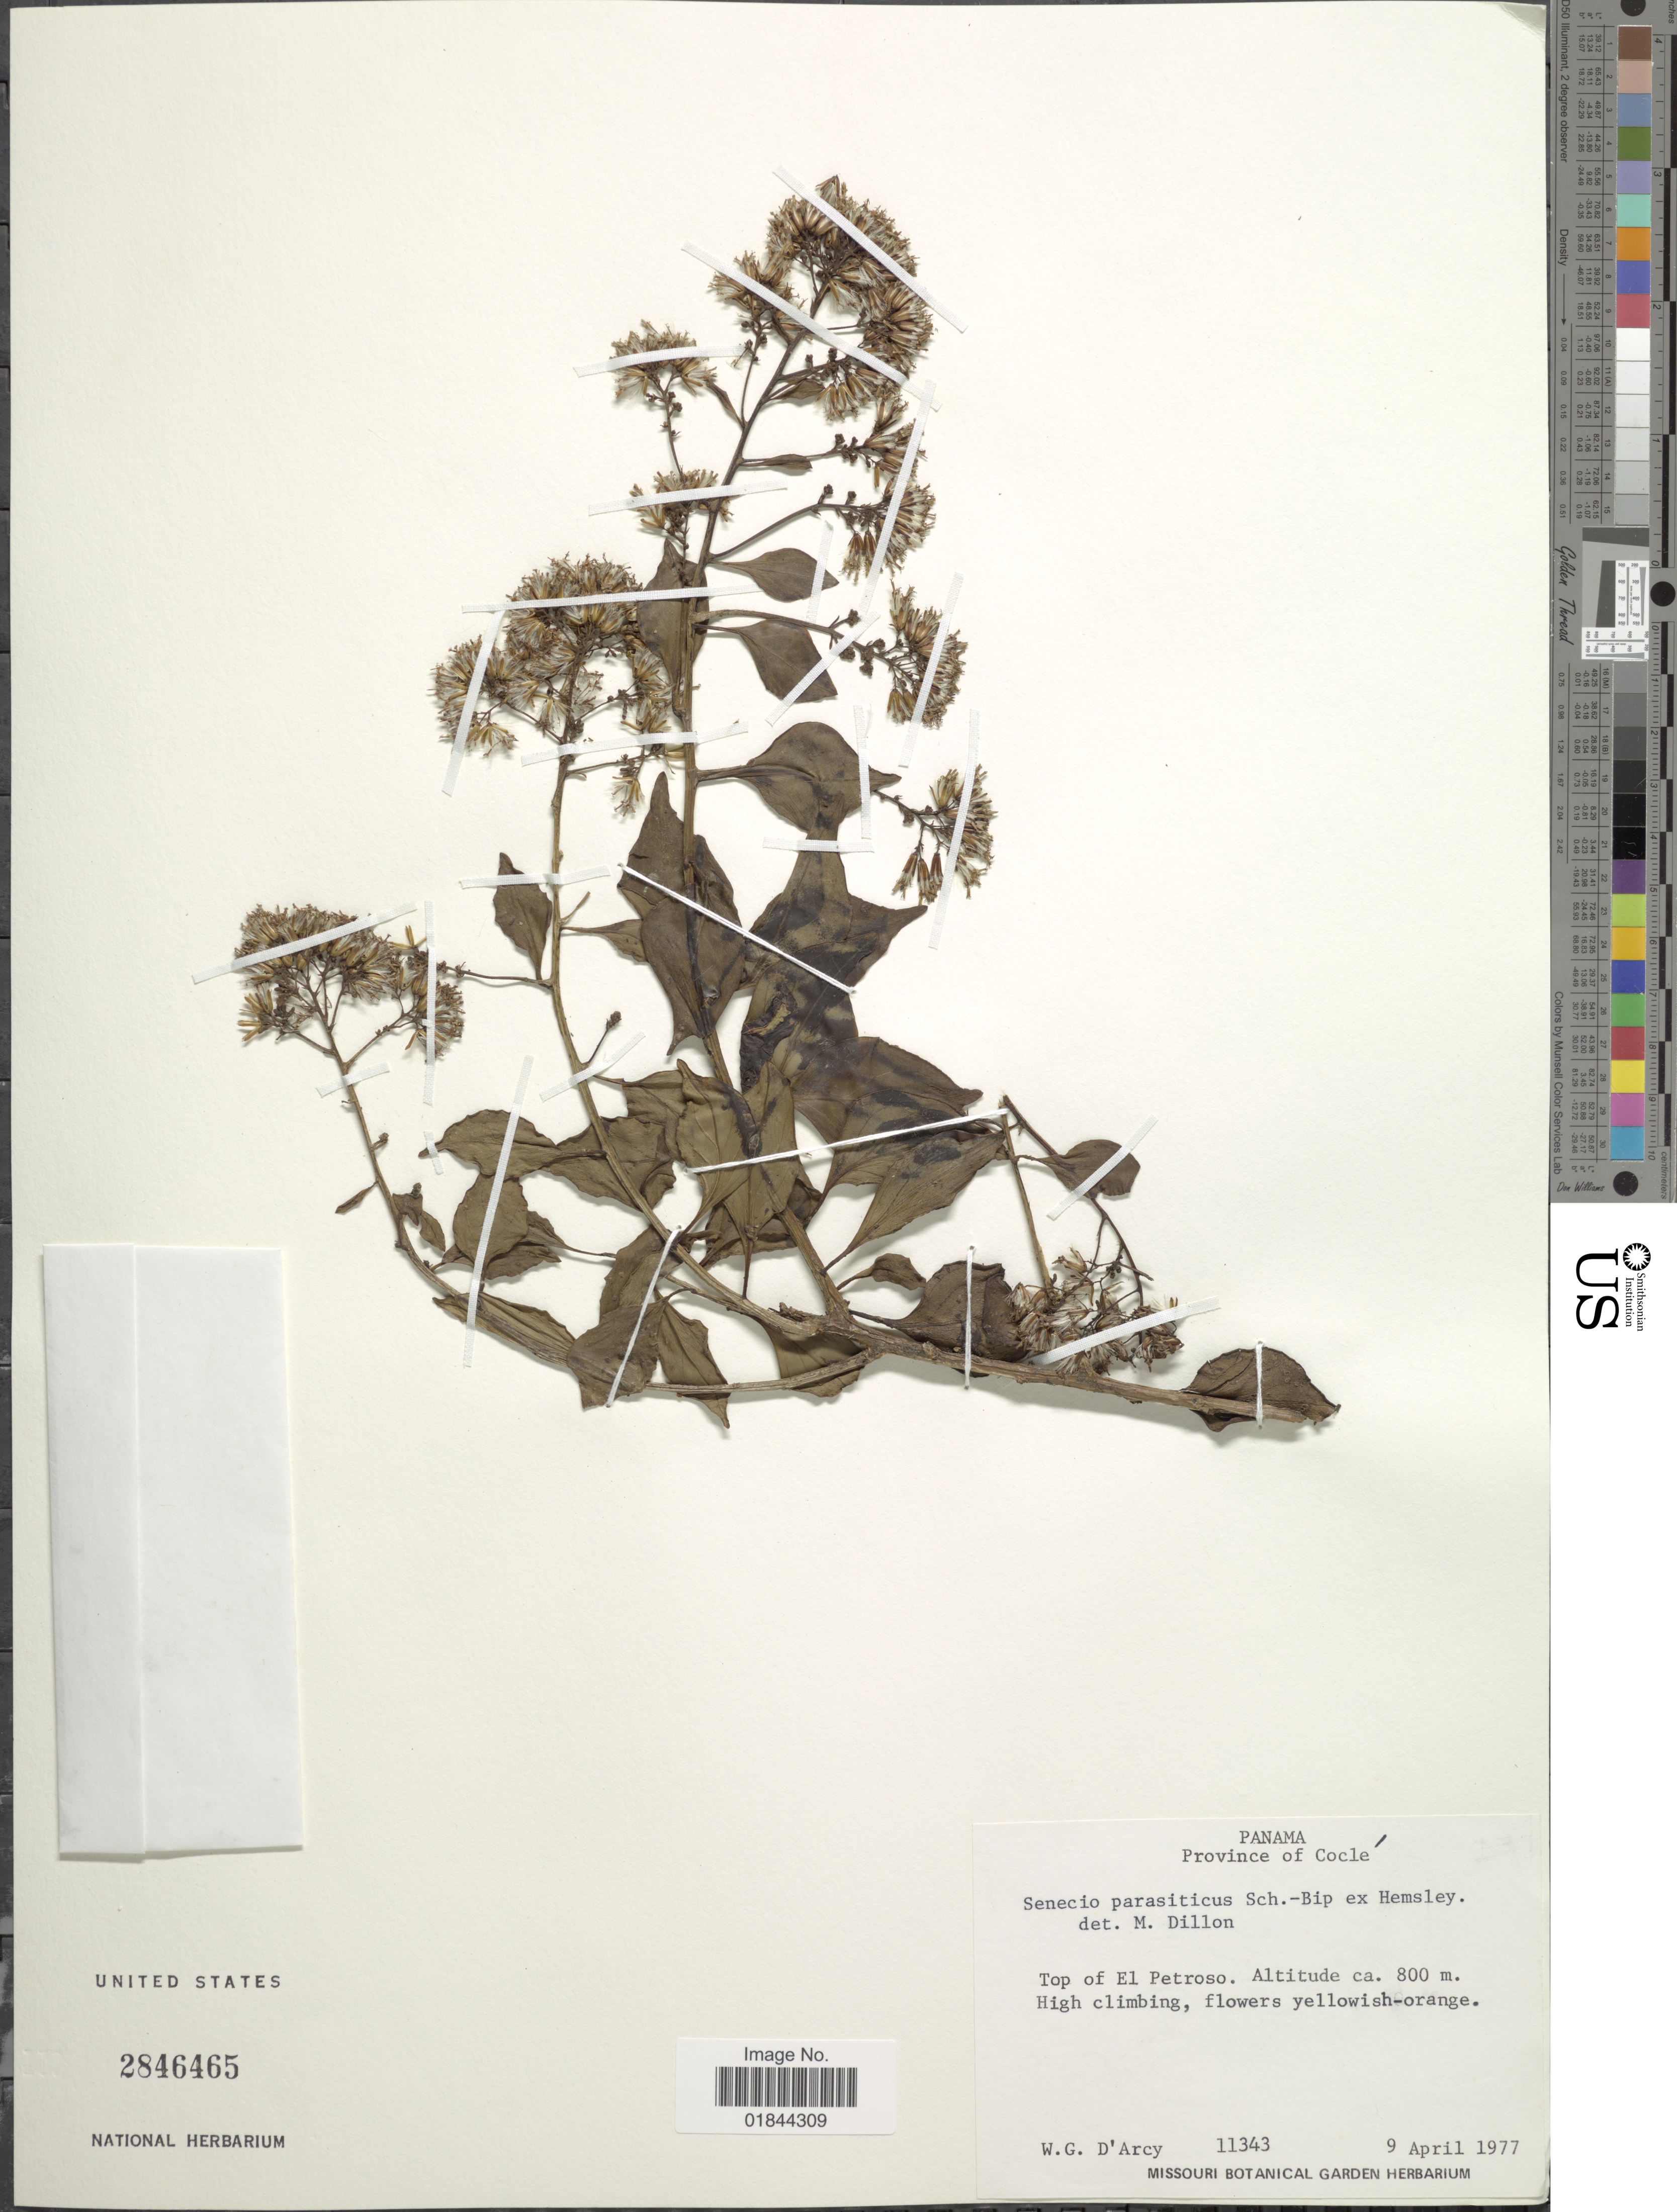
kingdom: Plantae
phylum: Tracheophyta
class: Magnoliopsida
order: Asterales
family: Asteraceae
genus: Pentacalia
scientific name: Pentacalia streptothamna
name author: (Greenm. ex Standl.) H. Rob. & Cuatrec.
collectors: W. G. D'Arcy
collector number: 11343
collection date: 1977-04-09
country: Panama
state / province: Coclé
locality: Top of El Petroso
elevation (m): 800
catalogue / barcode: US 2846465